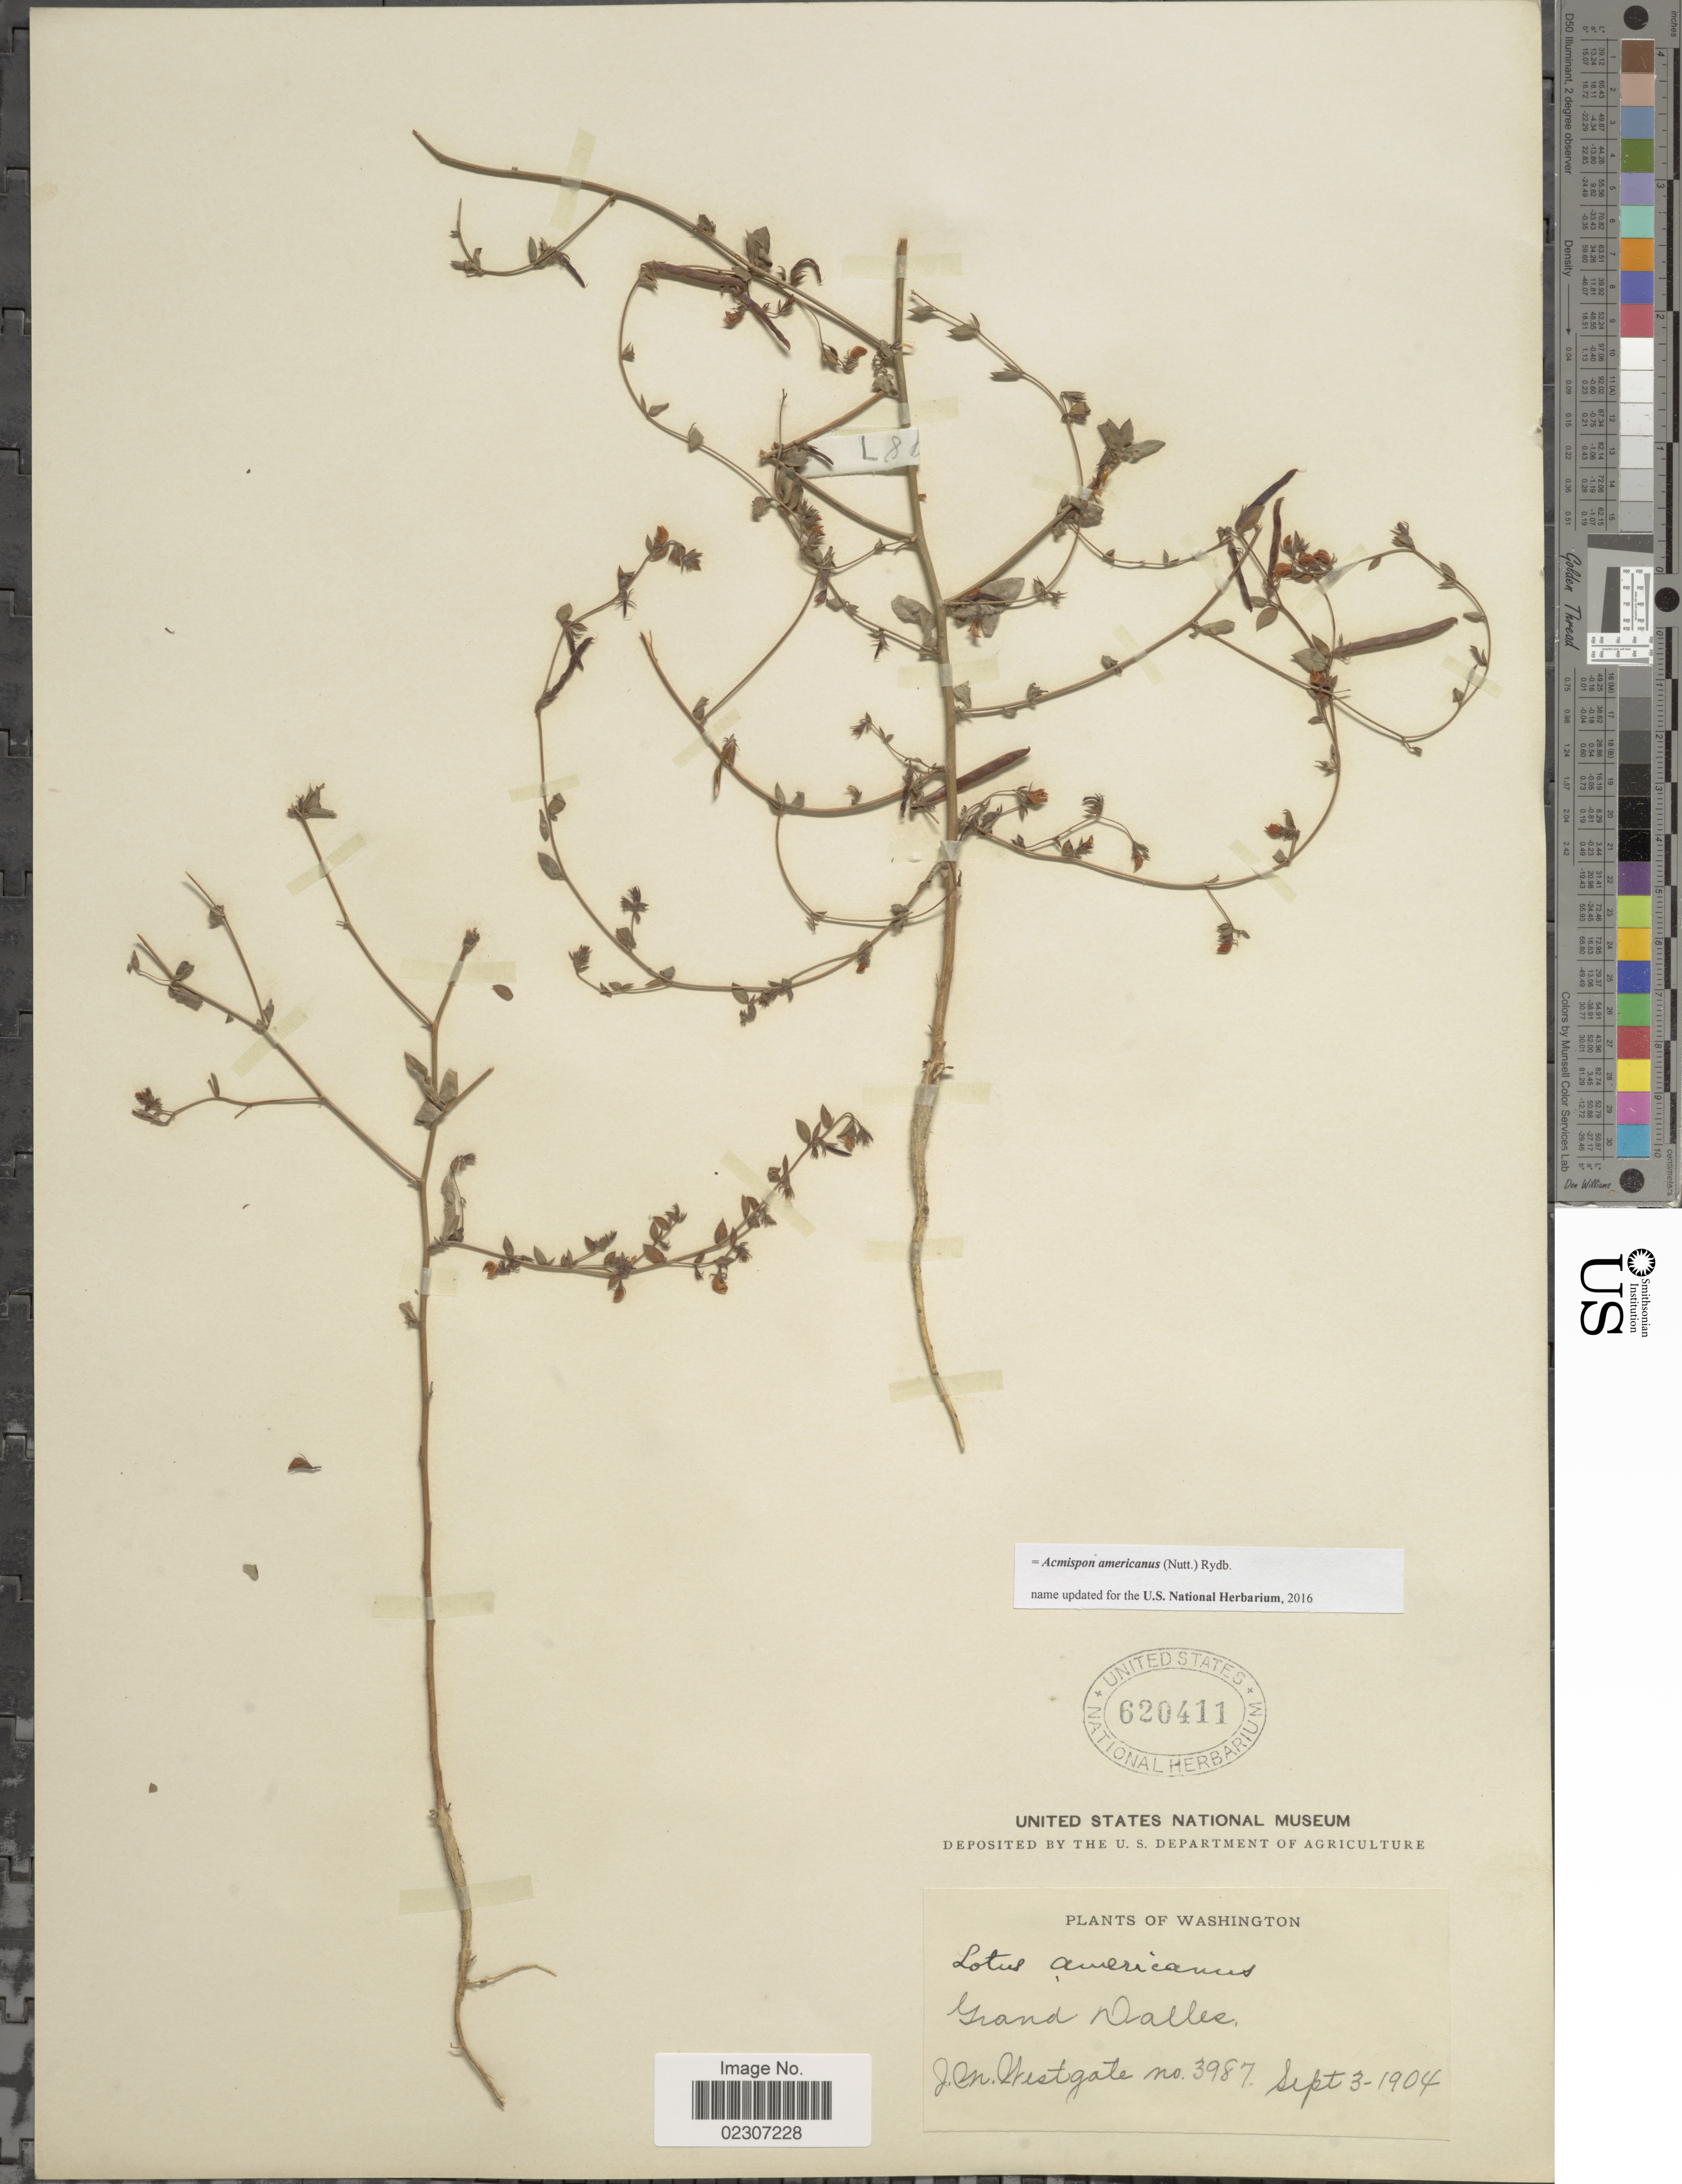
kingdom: Plantae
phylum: Tracheophyta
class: Magnoliopsida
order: Fabales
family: Fabaceae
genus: Acmispon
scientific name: Acmispon americanus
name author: (Nutt.) Rydb.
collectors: J. Westgate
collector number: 3987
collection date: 1904-09-03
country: United States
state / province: Washington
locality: Washington, Grand Dalles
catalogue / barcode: US 620411